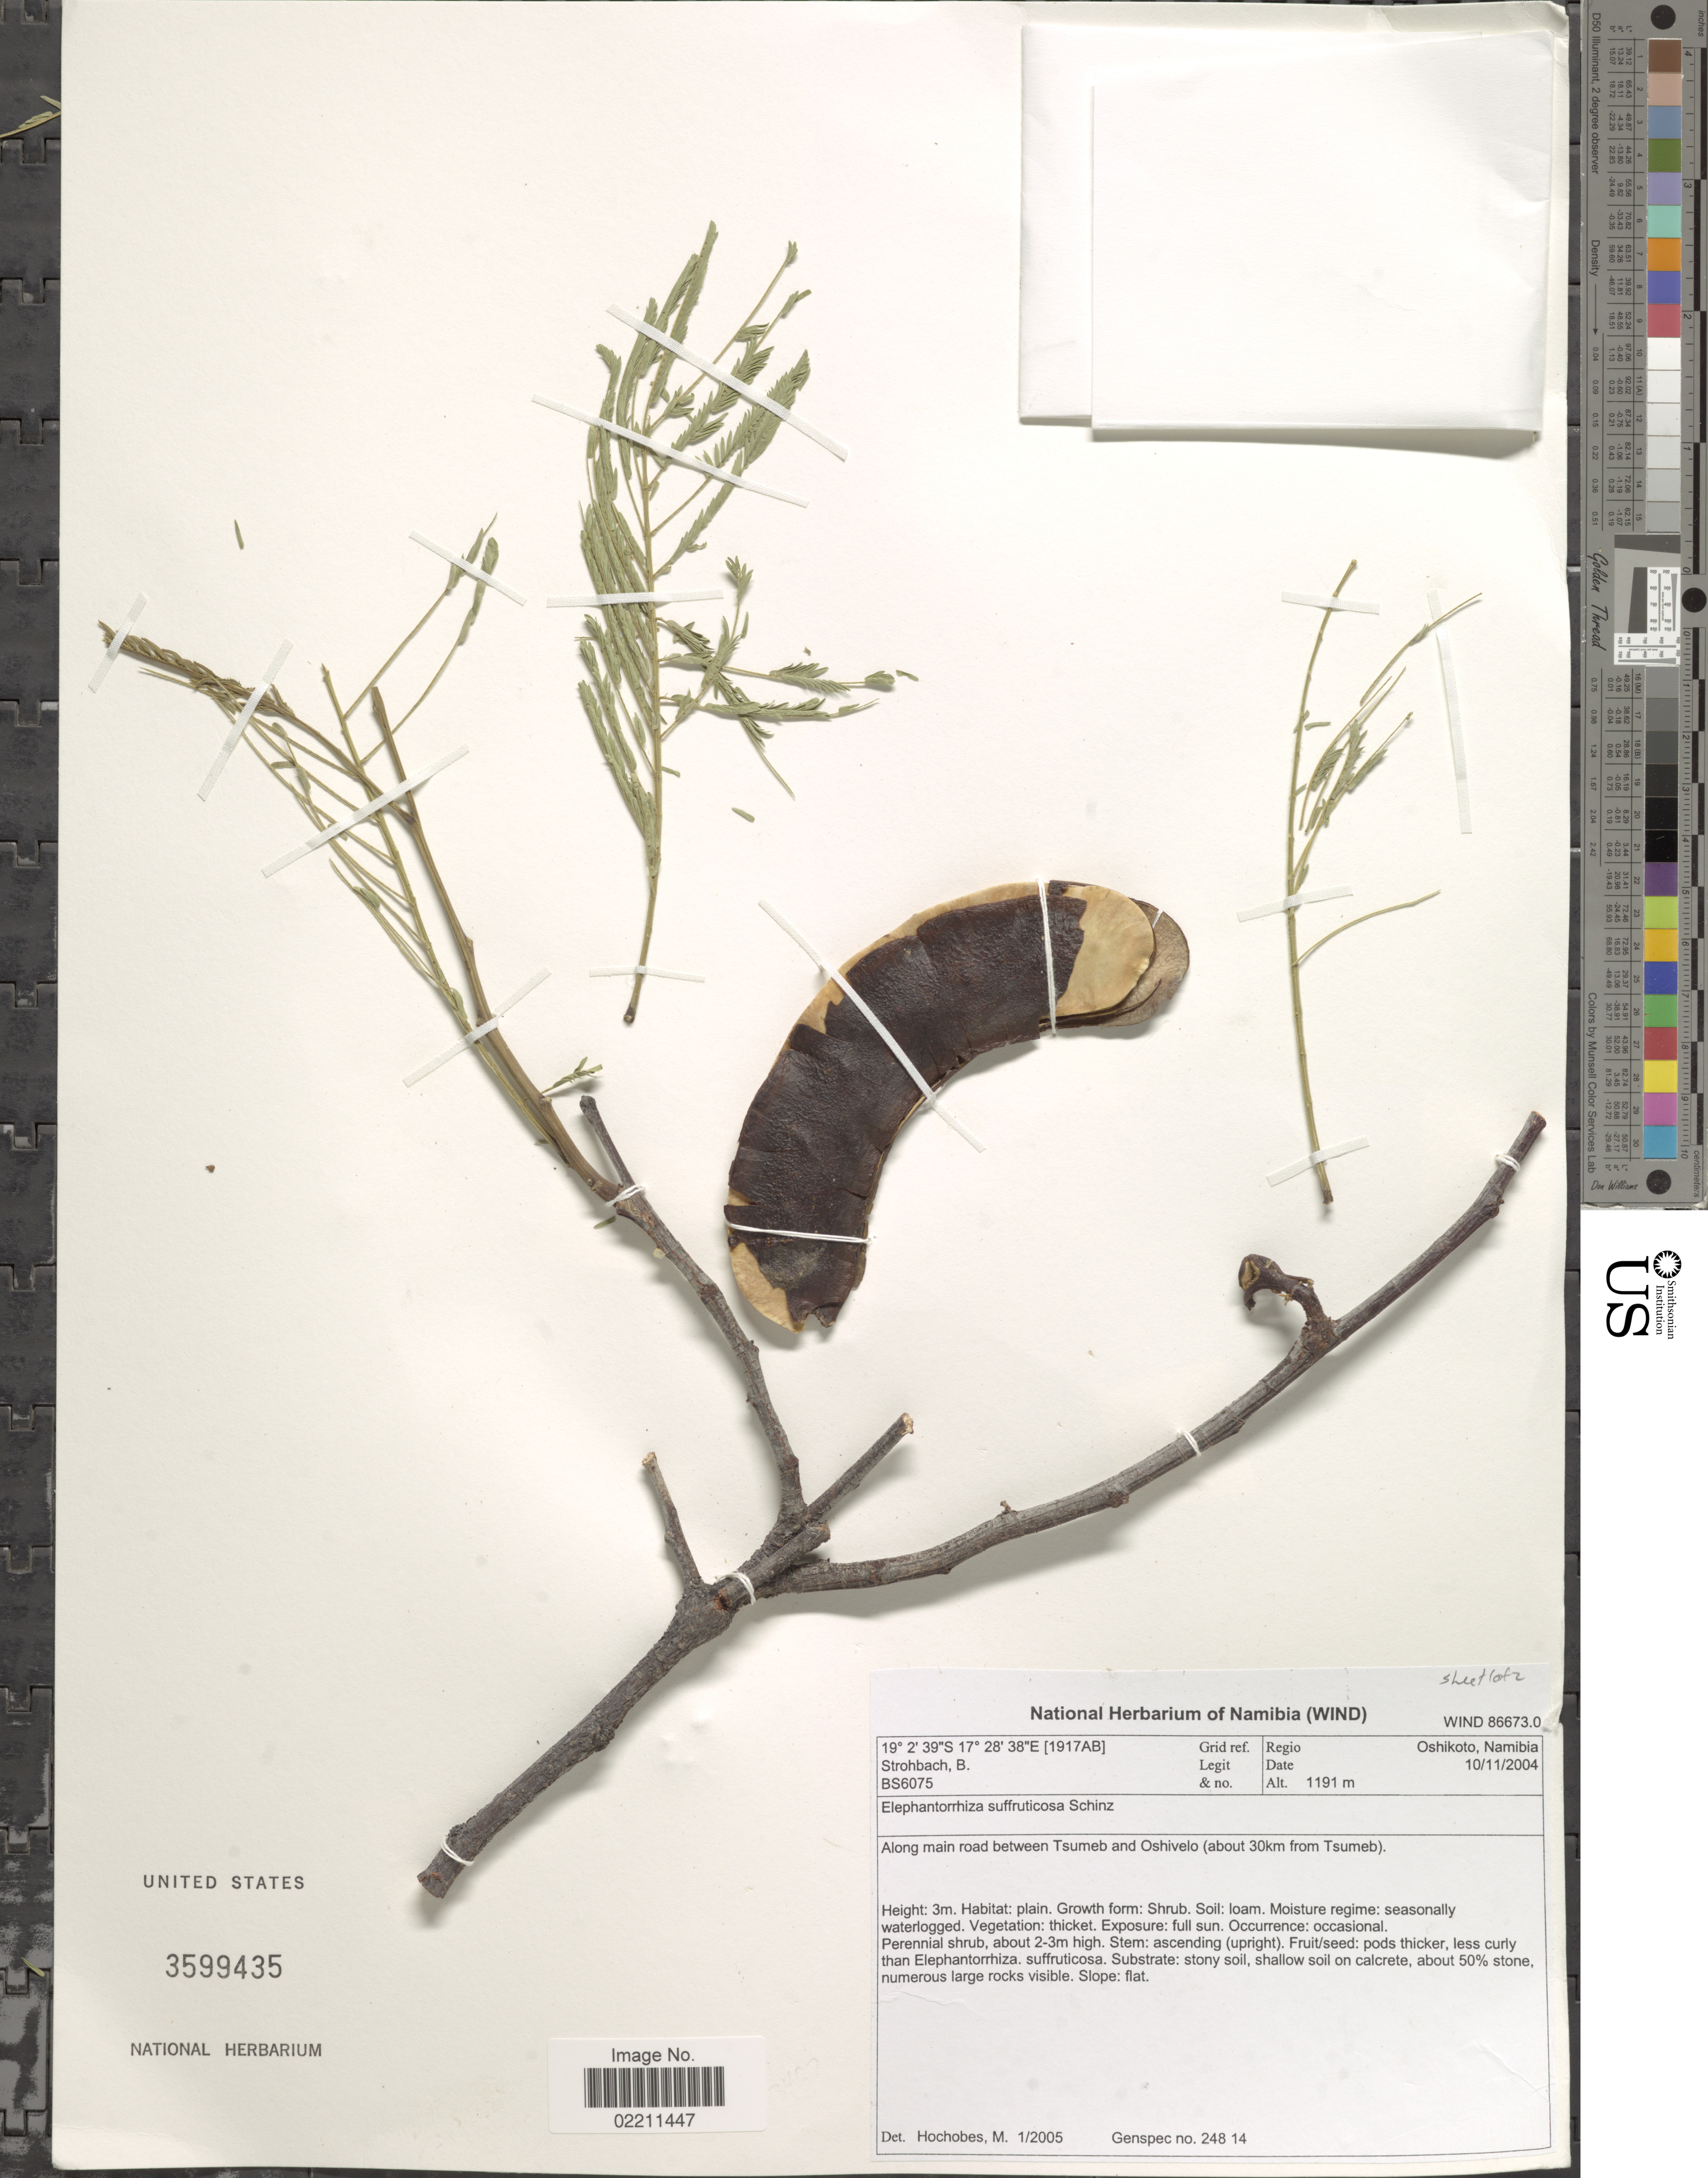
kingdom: Plantae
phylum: Tracheophyta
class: Magnoliopsida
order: Fabales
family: Fabaceae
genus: Entada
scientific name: Entada rangei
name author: (Harms) S.A. O'Donnell & G.P. Lewis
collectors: B. Strohbach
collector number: BS6075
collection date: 2004-11-10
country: Namibia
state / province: Oshikoto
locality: Regio Oshikoto, Namibia.Along main road between Tsumeb and Oshivelo (about 30km from Tsumeb).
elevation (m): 1191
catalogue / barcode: US 3599435